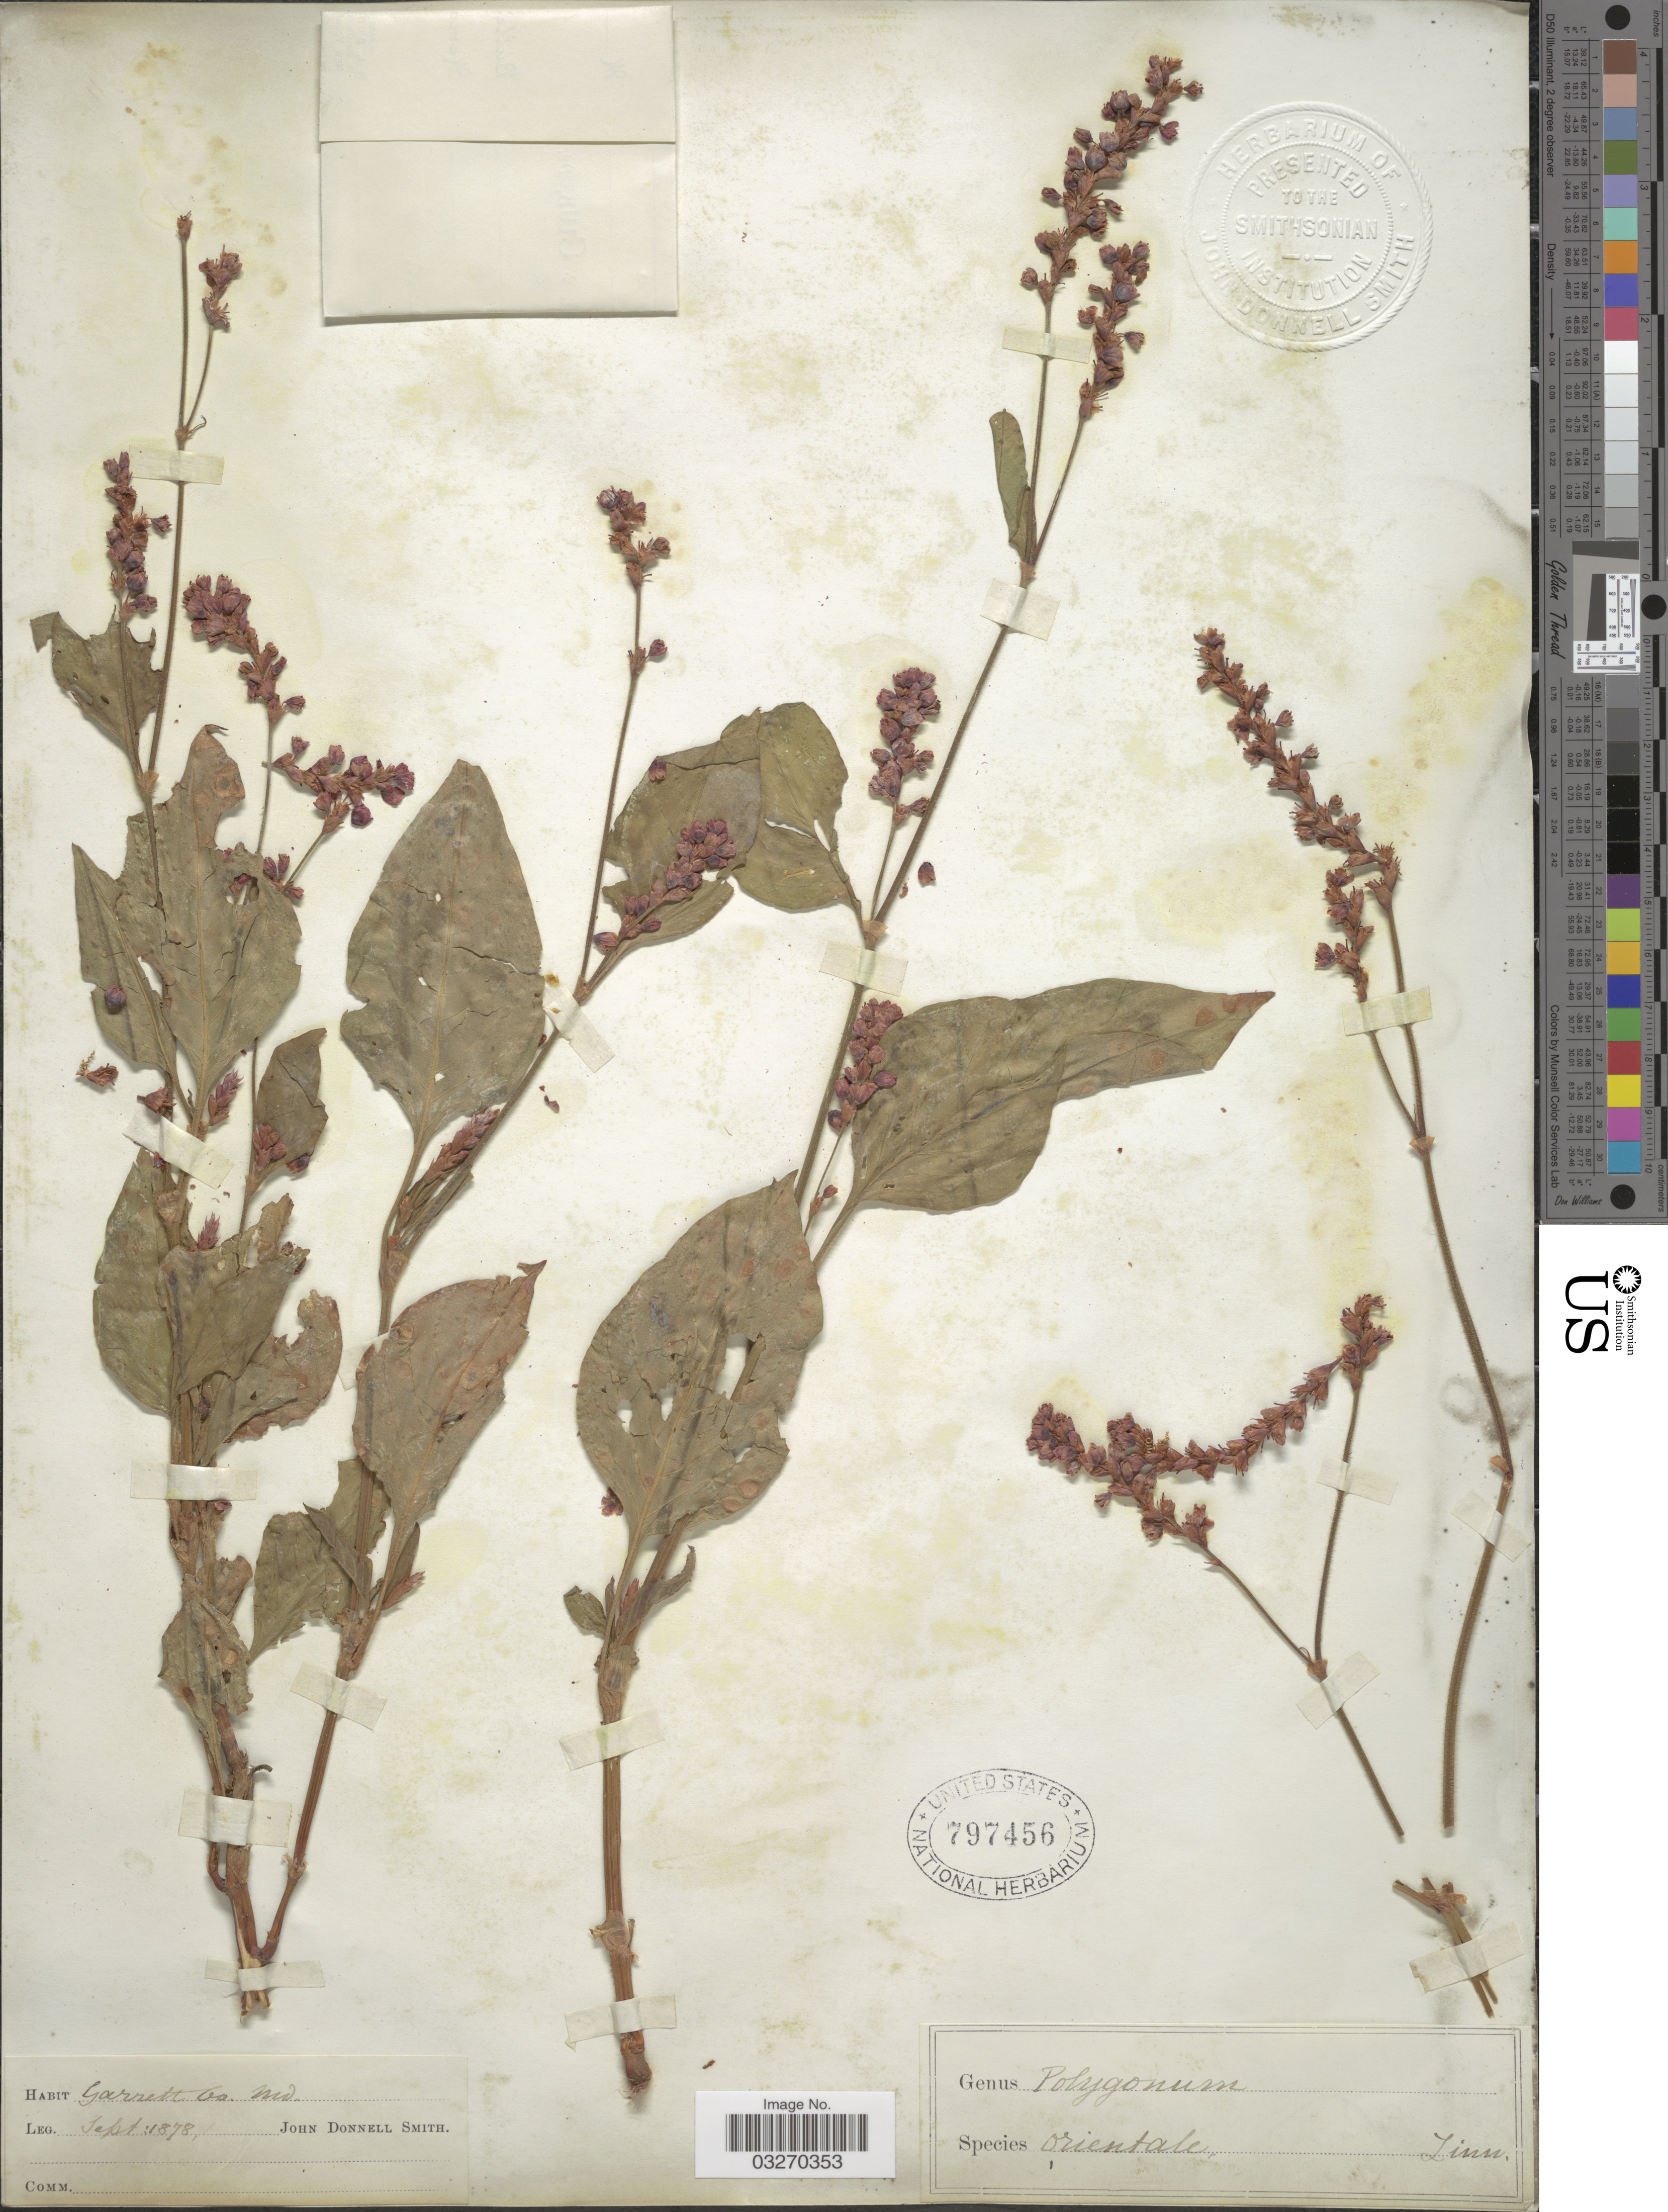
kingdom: Plantae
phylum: Tracheophyta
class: Magnoliopsida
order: Caryophyllales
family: Polygonaceae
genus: Persicaria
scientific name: Persicaria orientalis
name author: (L.) Spach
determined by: Atha, D. E.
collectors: J. Donnell Smith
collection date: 1878-09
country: United States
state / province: Maryland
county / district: Garrett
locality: Garrett Co.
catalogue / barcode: US 797456